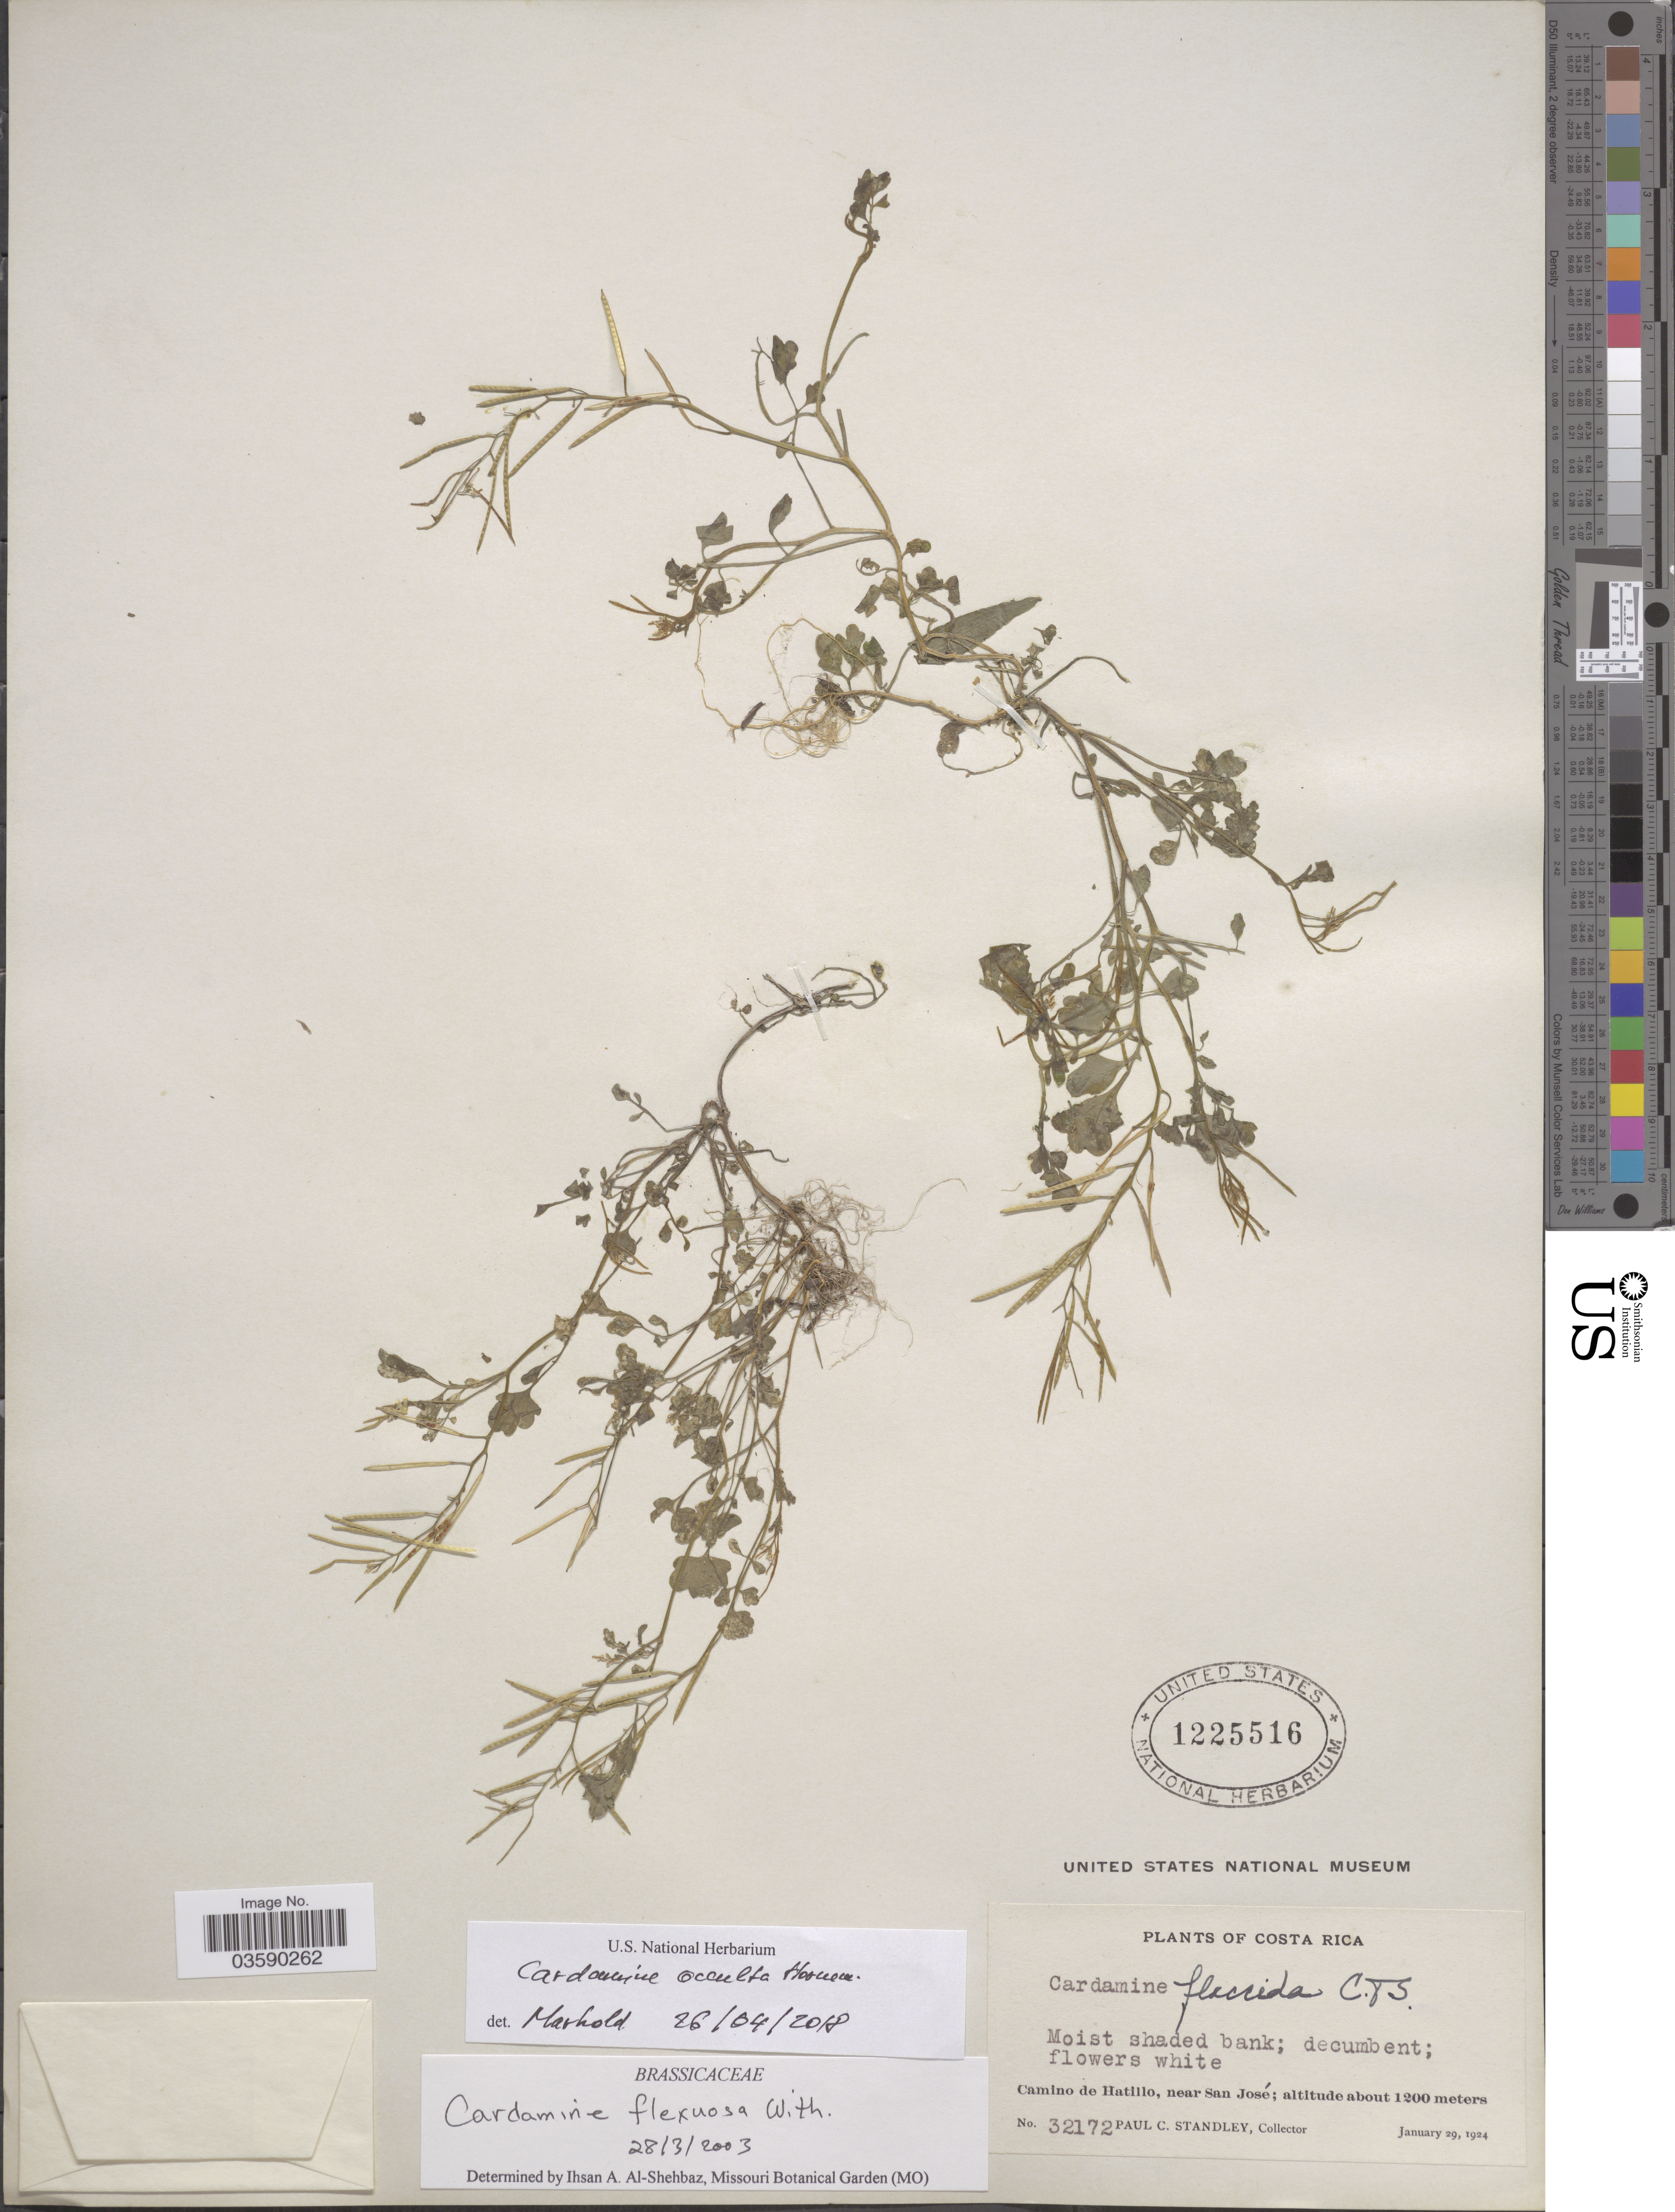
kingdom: Plantae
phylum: Tracheophyta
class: Magnoliopsida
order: Brassicales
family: Brassicaceae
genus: Cardamine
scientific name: Cardamine occulta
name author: Hornem.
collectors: P. C. Standley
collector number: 32172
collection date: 1924-01-29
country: Costa Rica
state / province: San José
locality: Camino de Hatillo, near San José.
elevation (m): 1200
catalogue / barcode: US 1225516